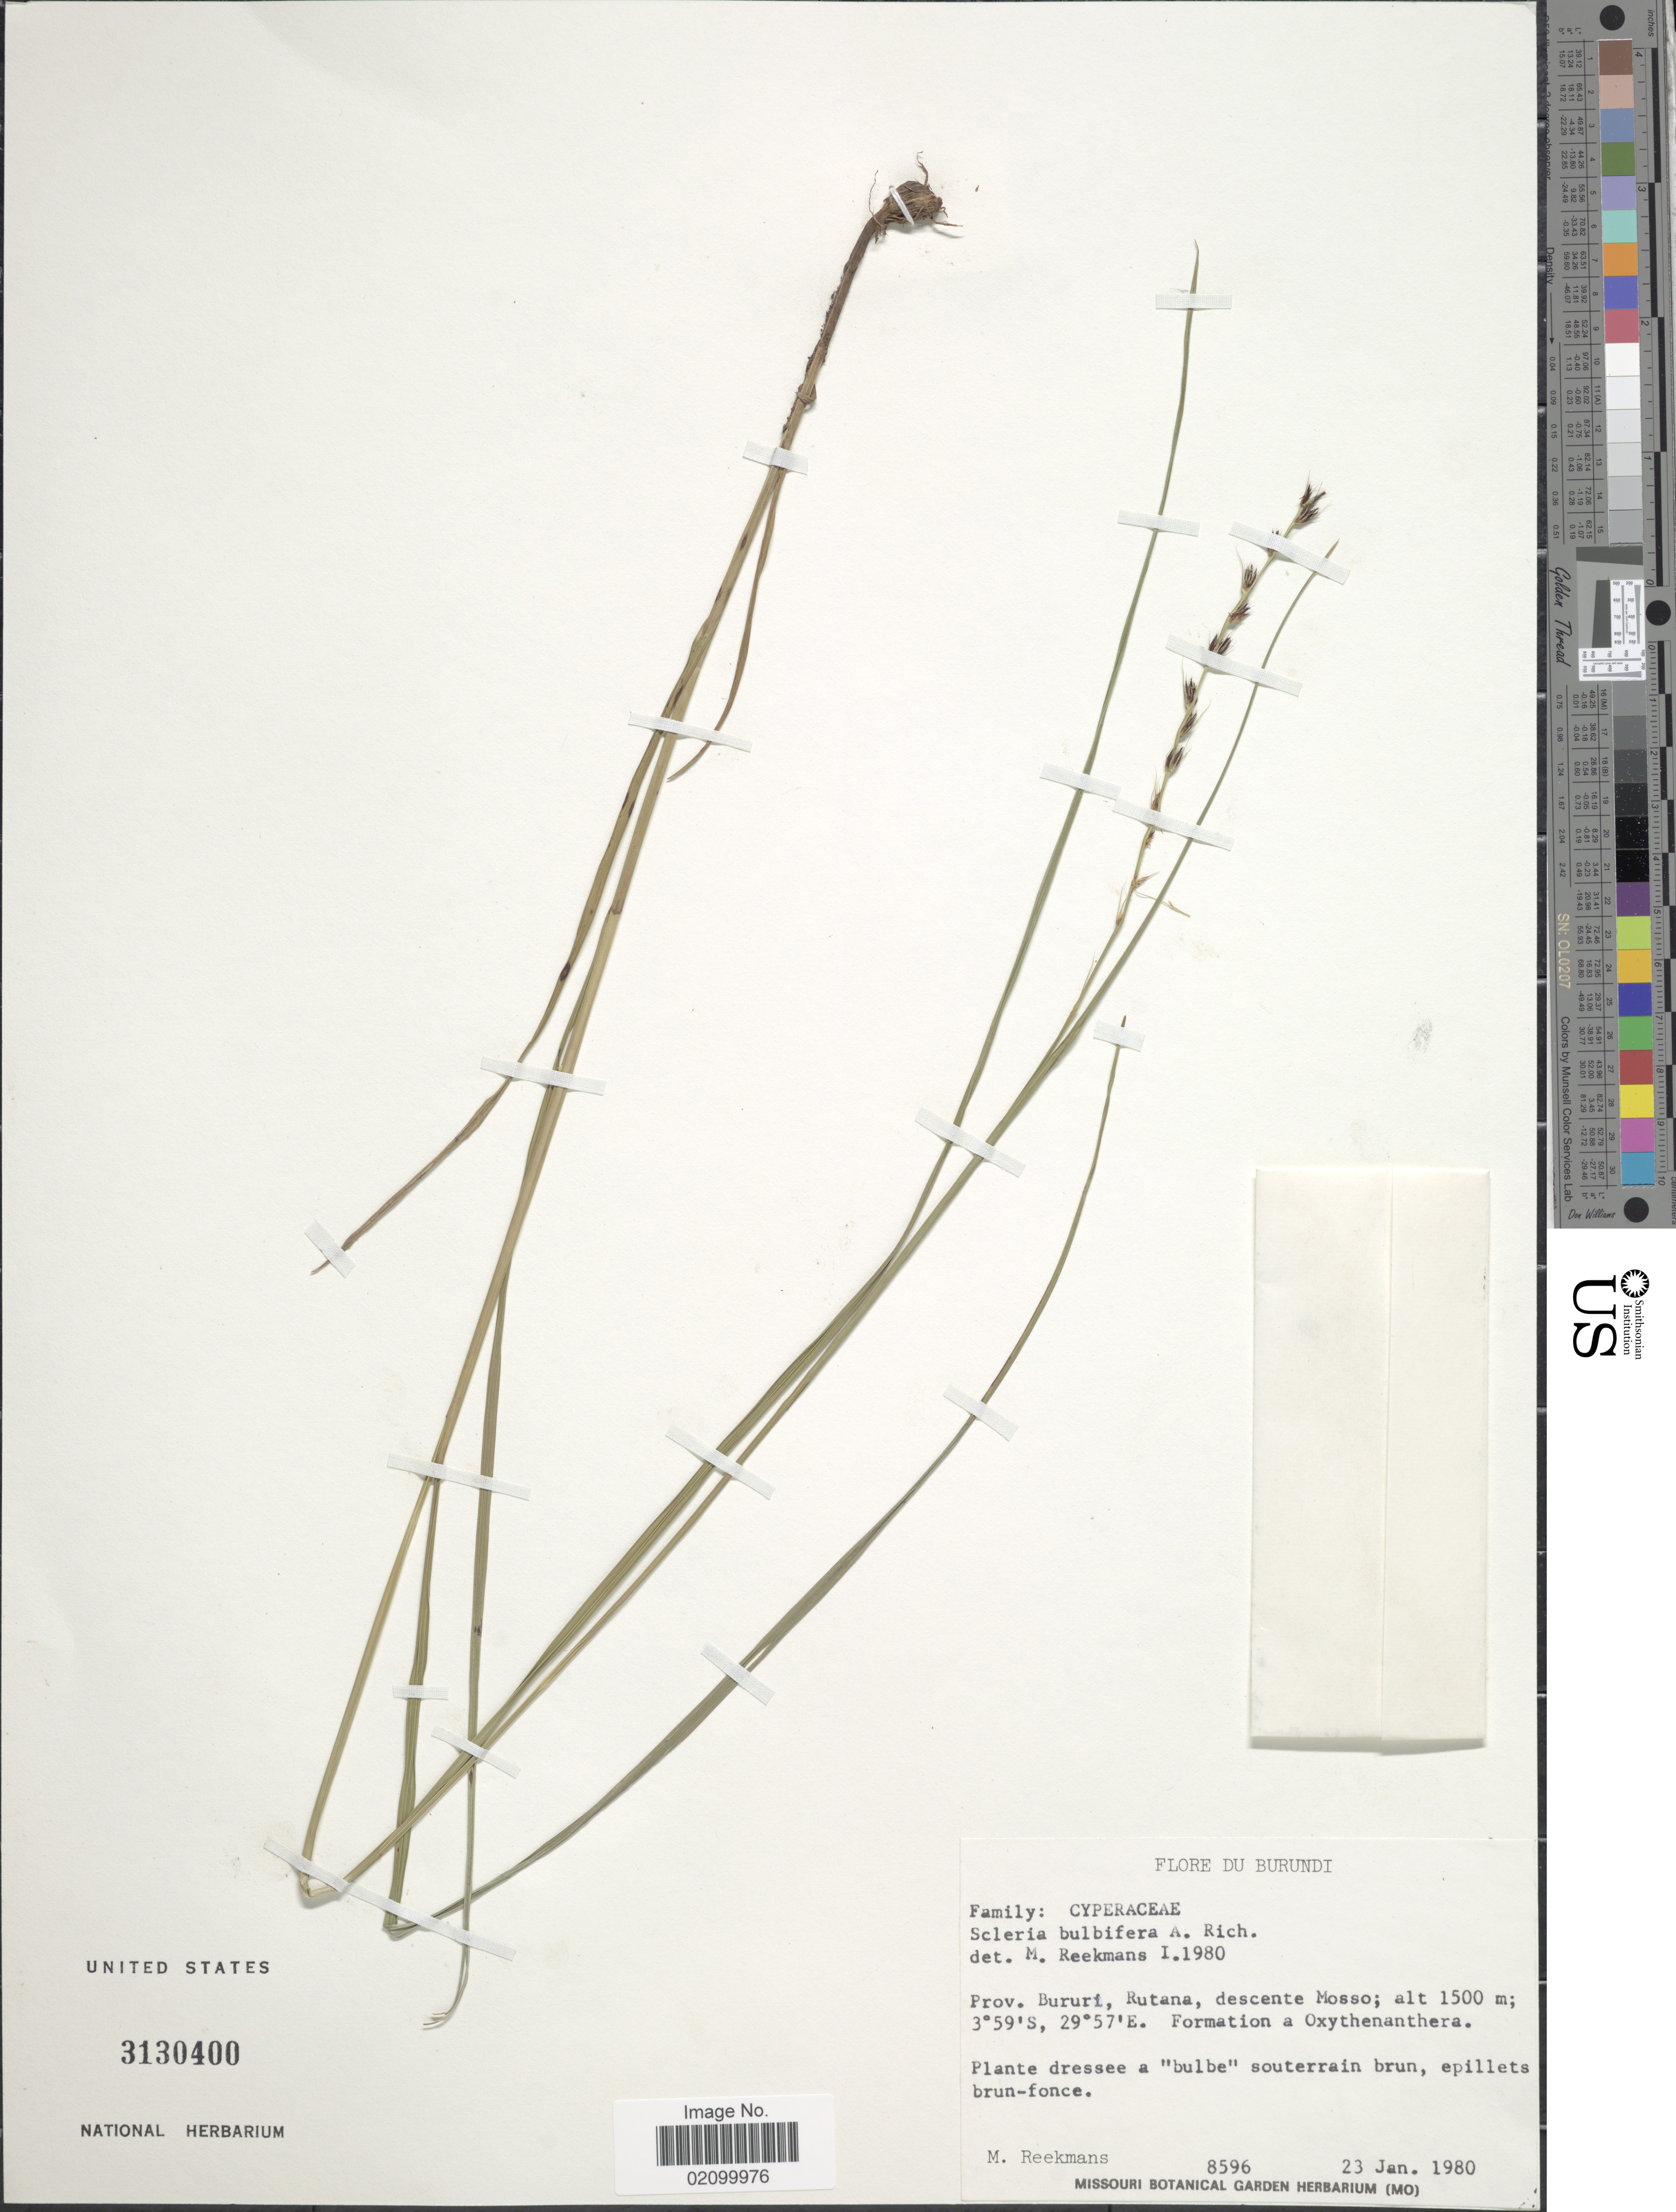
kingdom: Plantae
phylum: Tracheophyta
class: Liliopsida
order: Poales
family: Cyperaceae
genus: Scleria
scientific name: Scleria bulbifera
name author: Hochst. ex A. Rich.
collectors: M. Reekmans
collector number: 8596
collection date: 1980-01-23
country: Burundi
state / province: Bururi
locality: Prov. Bururi, Rutana, descente Mosse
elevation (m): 1500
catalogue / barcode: US 3130400